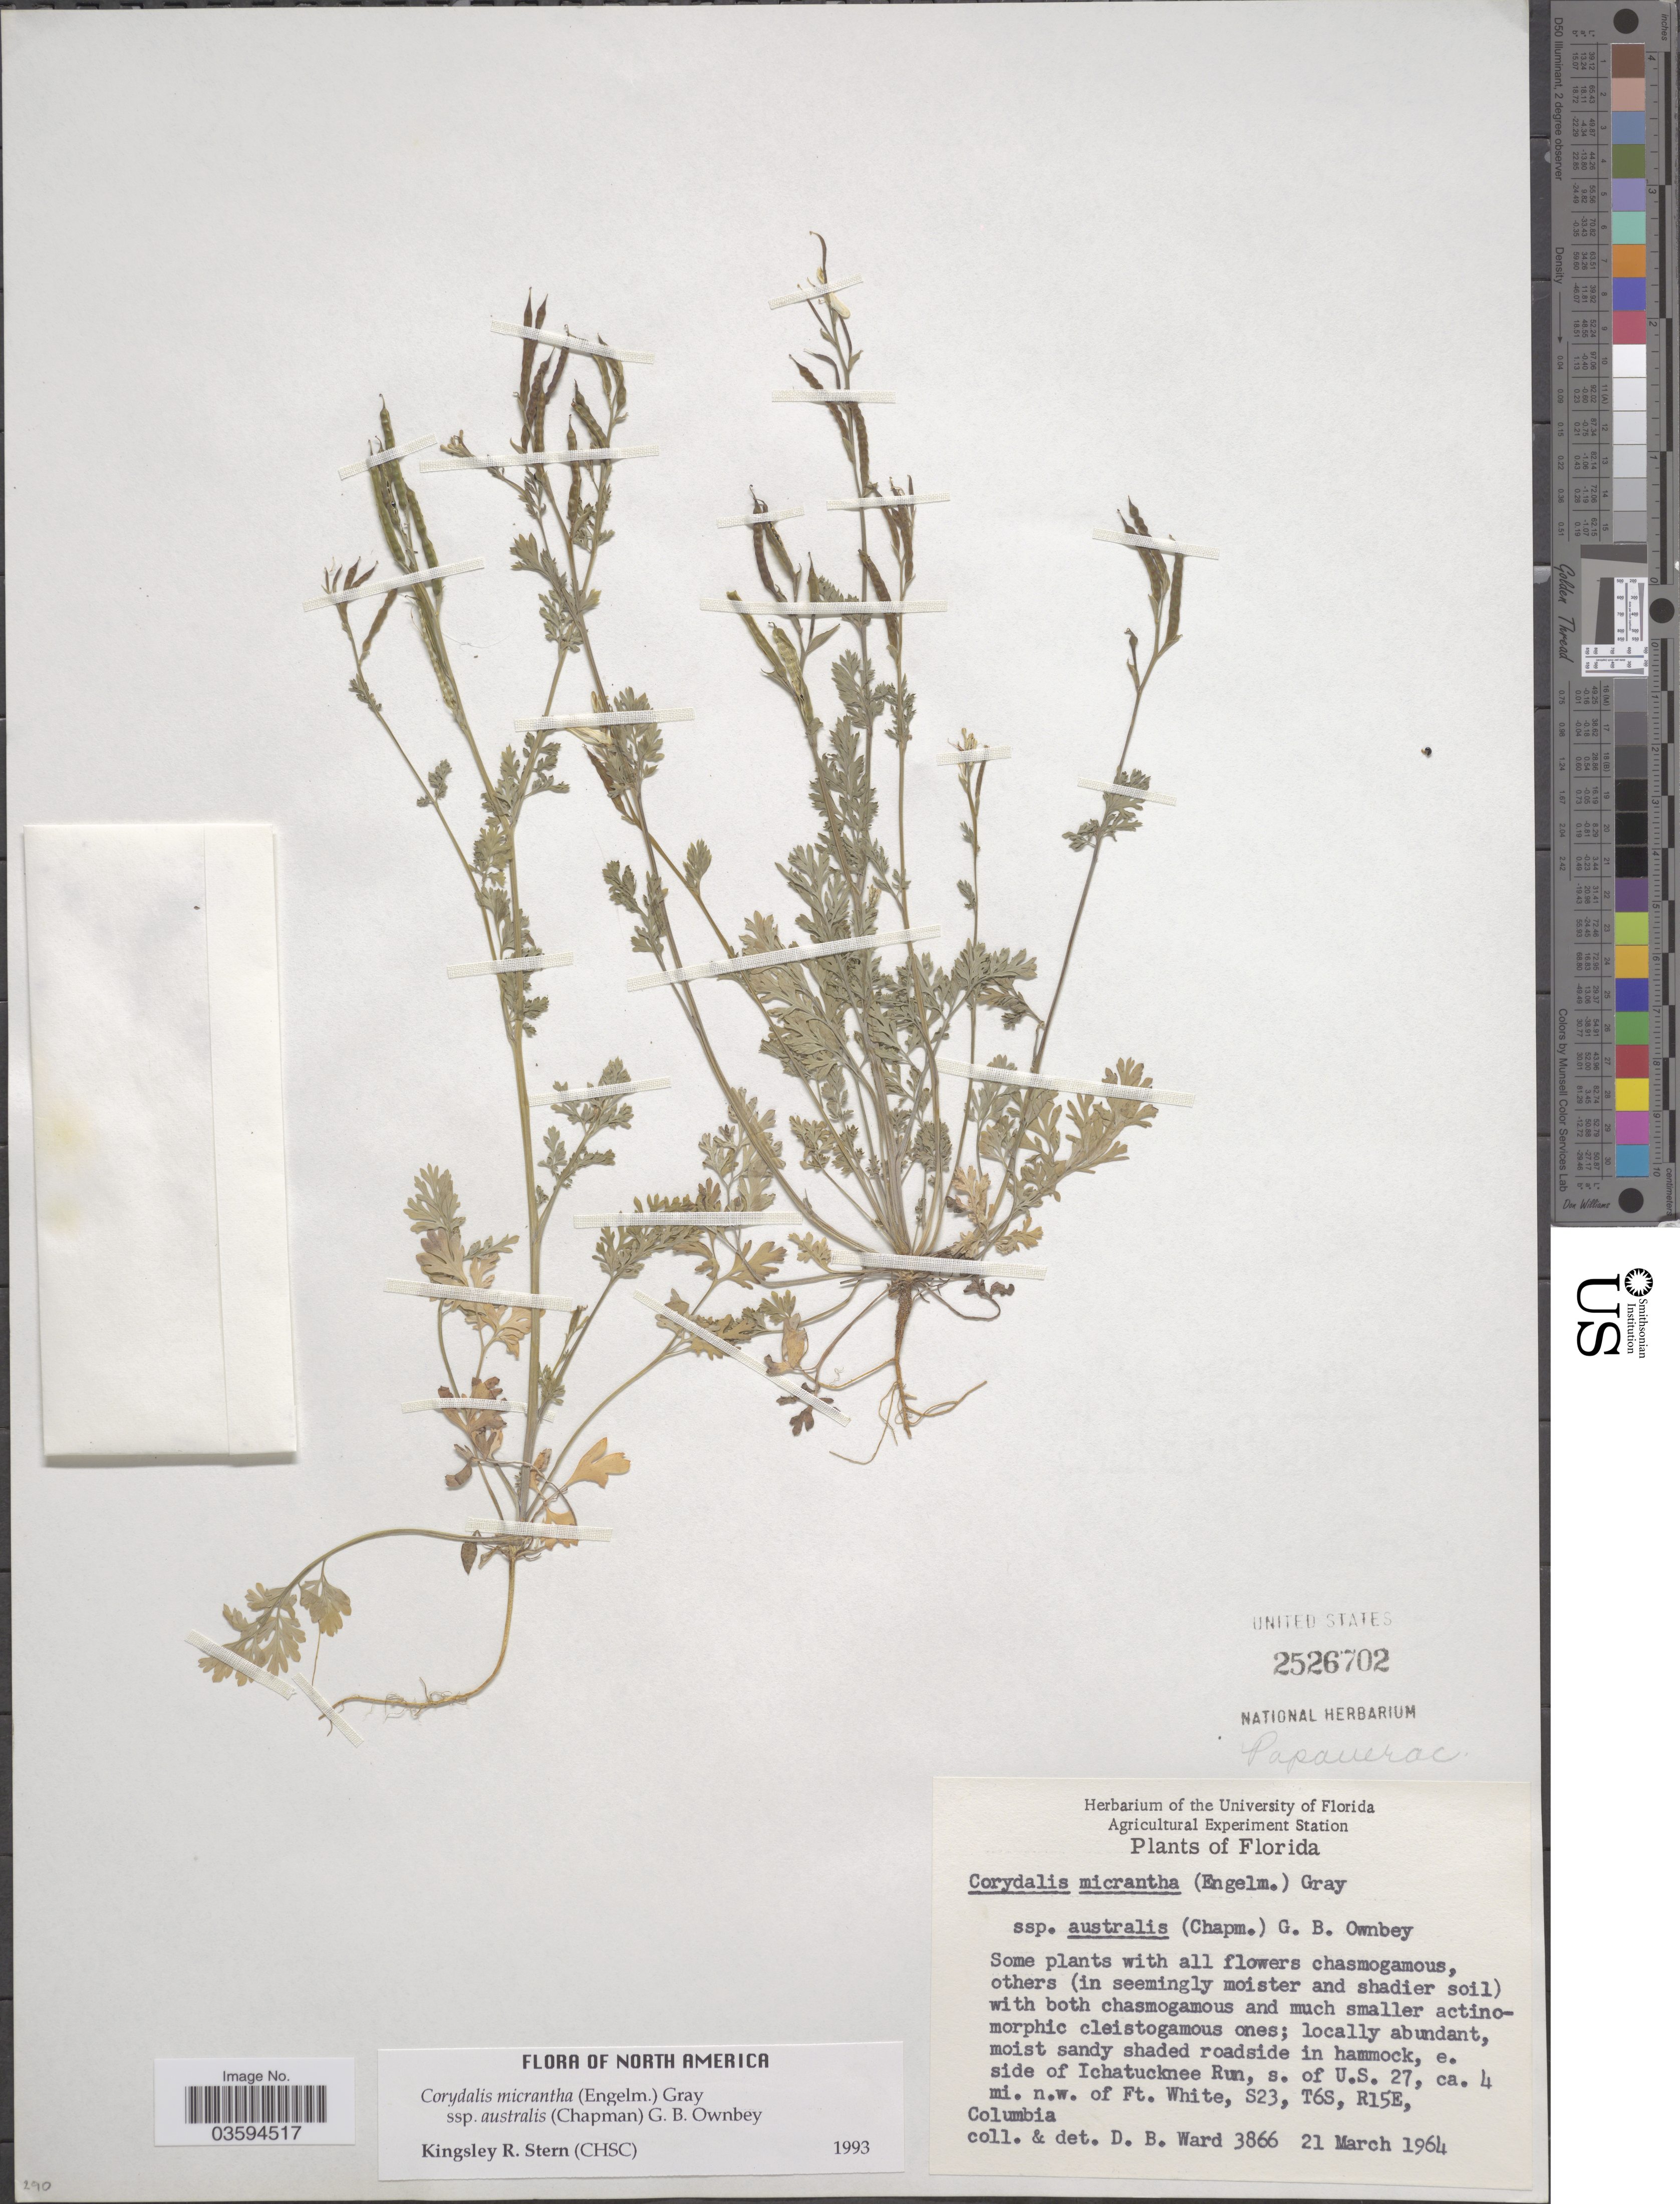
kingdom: Plantae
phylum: Tracheophyta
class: Magnoliopsida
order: Ranunculales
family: Papaveraceae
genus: Corydalis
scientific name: Corydalis micrantha subsp. australis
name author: (Chapm.) G.B. Ownbey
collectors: D. B. Ward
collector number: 3866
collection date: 1964-03-21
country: United States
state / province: Florida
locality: E. side of Ichatucknee Run, s. of U.S. 27, ca. 4 mi. n.w. of Ft. White, S23, T6S, R15E, Columbia.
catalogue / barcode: US 2526702